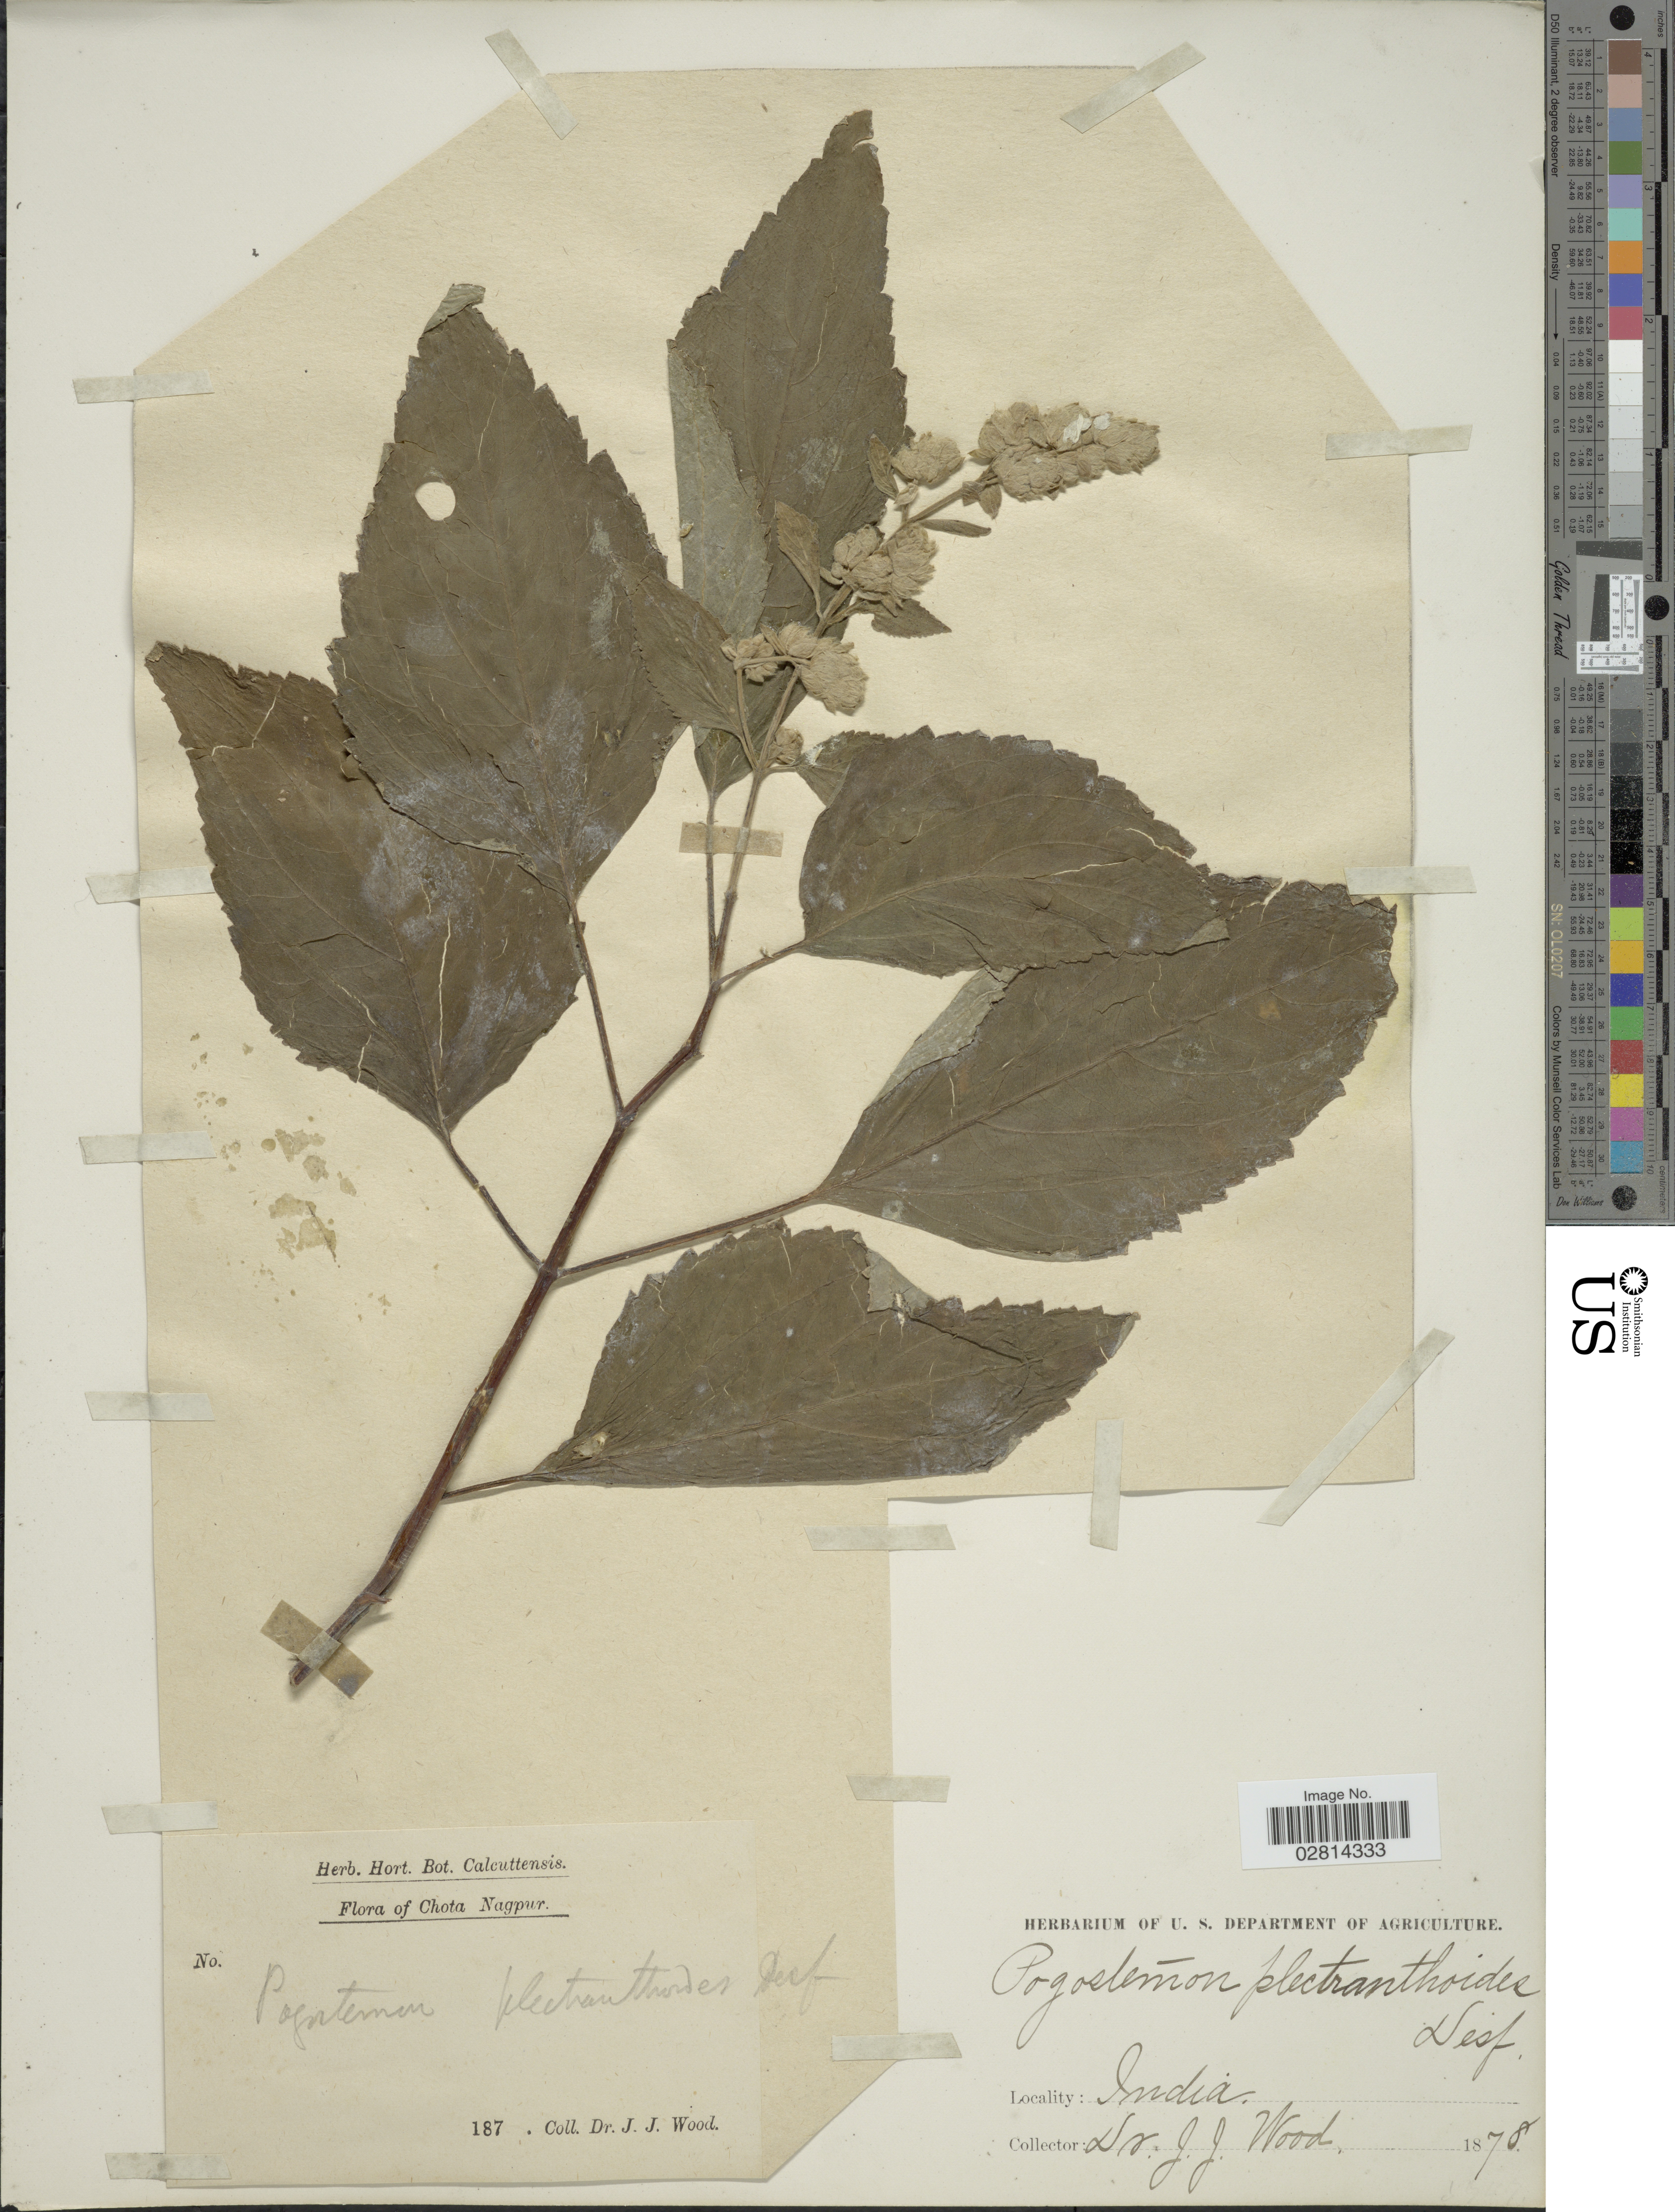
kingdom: Plantae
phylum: Tracheophyta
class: Magnoliopsida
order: Lamiales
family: Lamiaceae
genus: Pogostemon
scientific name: Pogostemon plectranthoides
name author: Desf.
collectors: J. Wood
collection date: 1878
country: India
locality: Chota Nagpur.